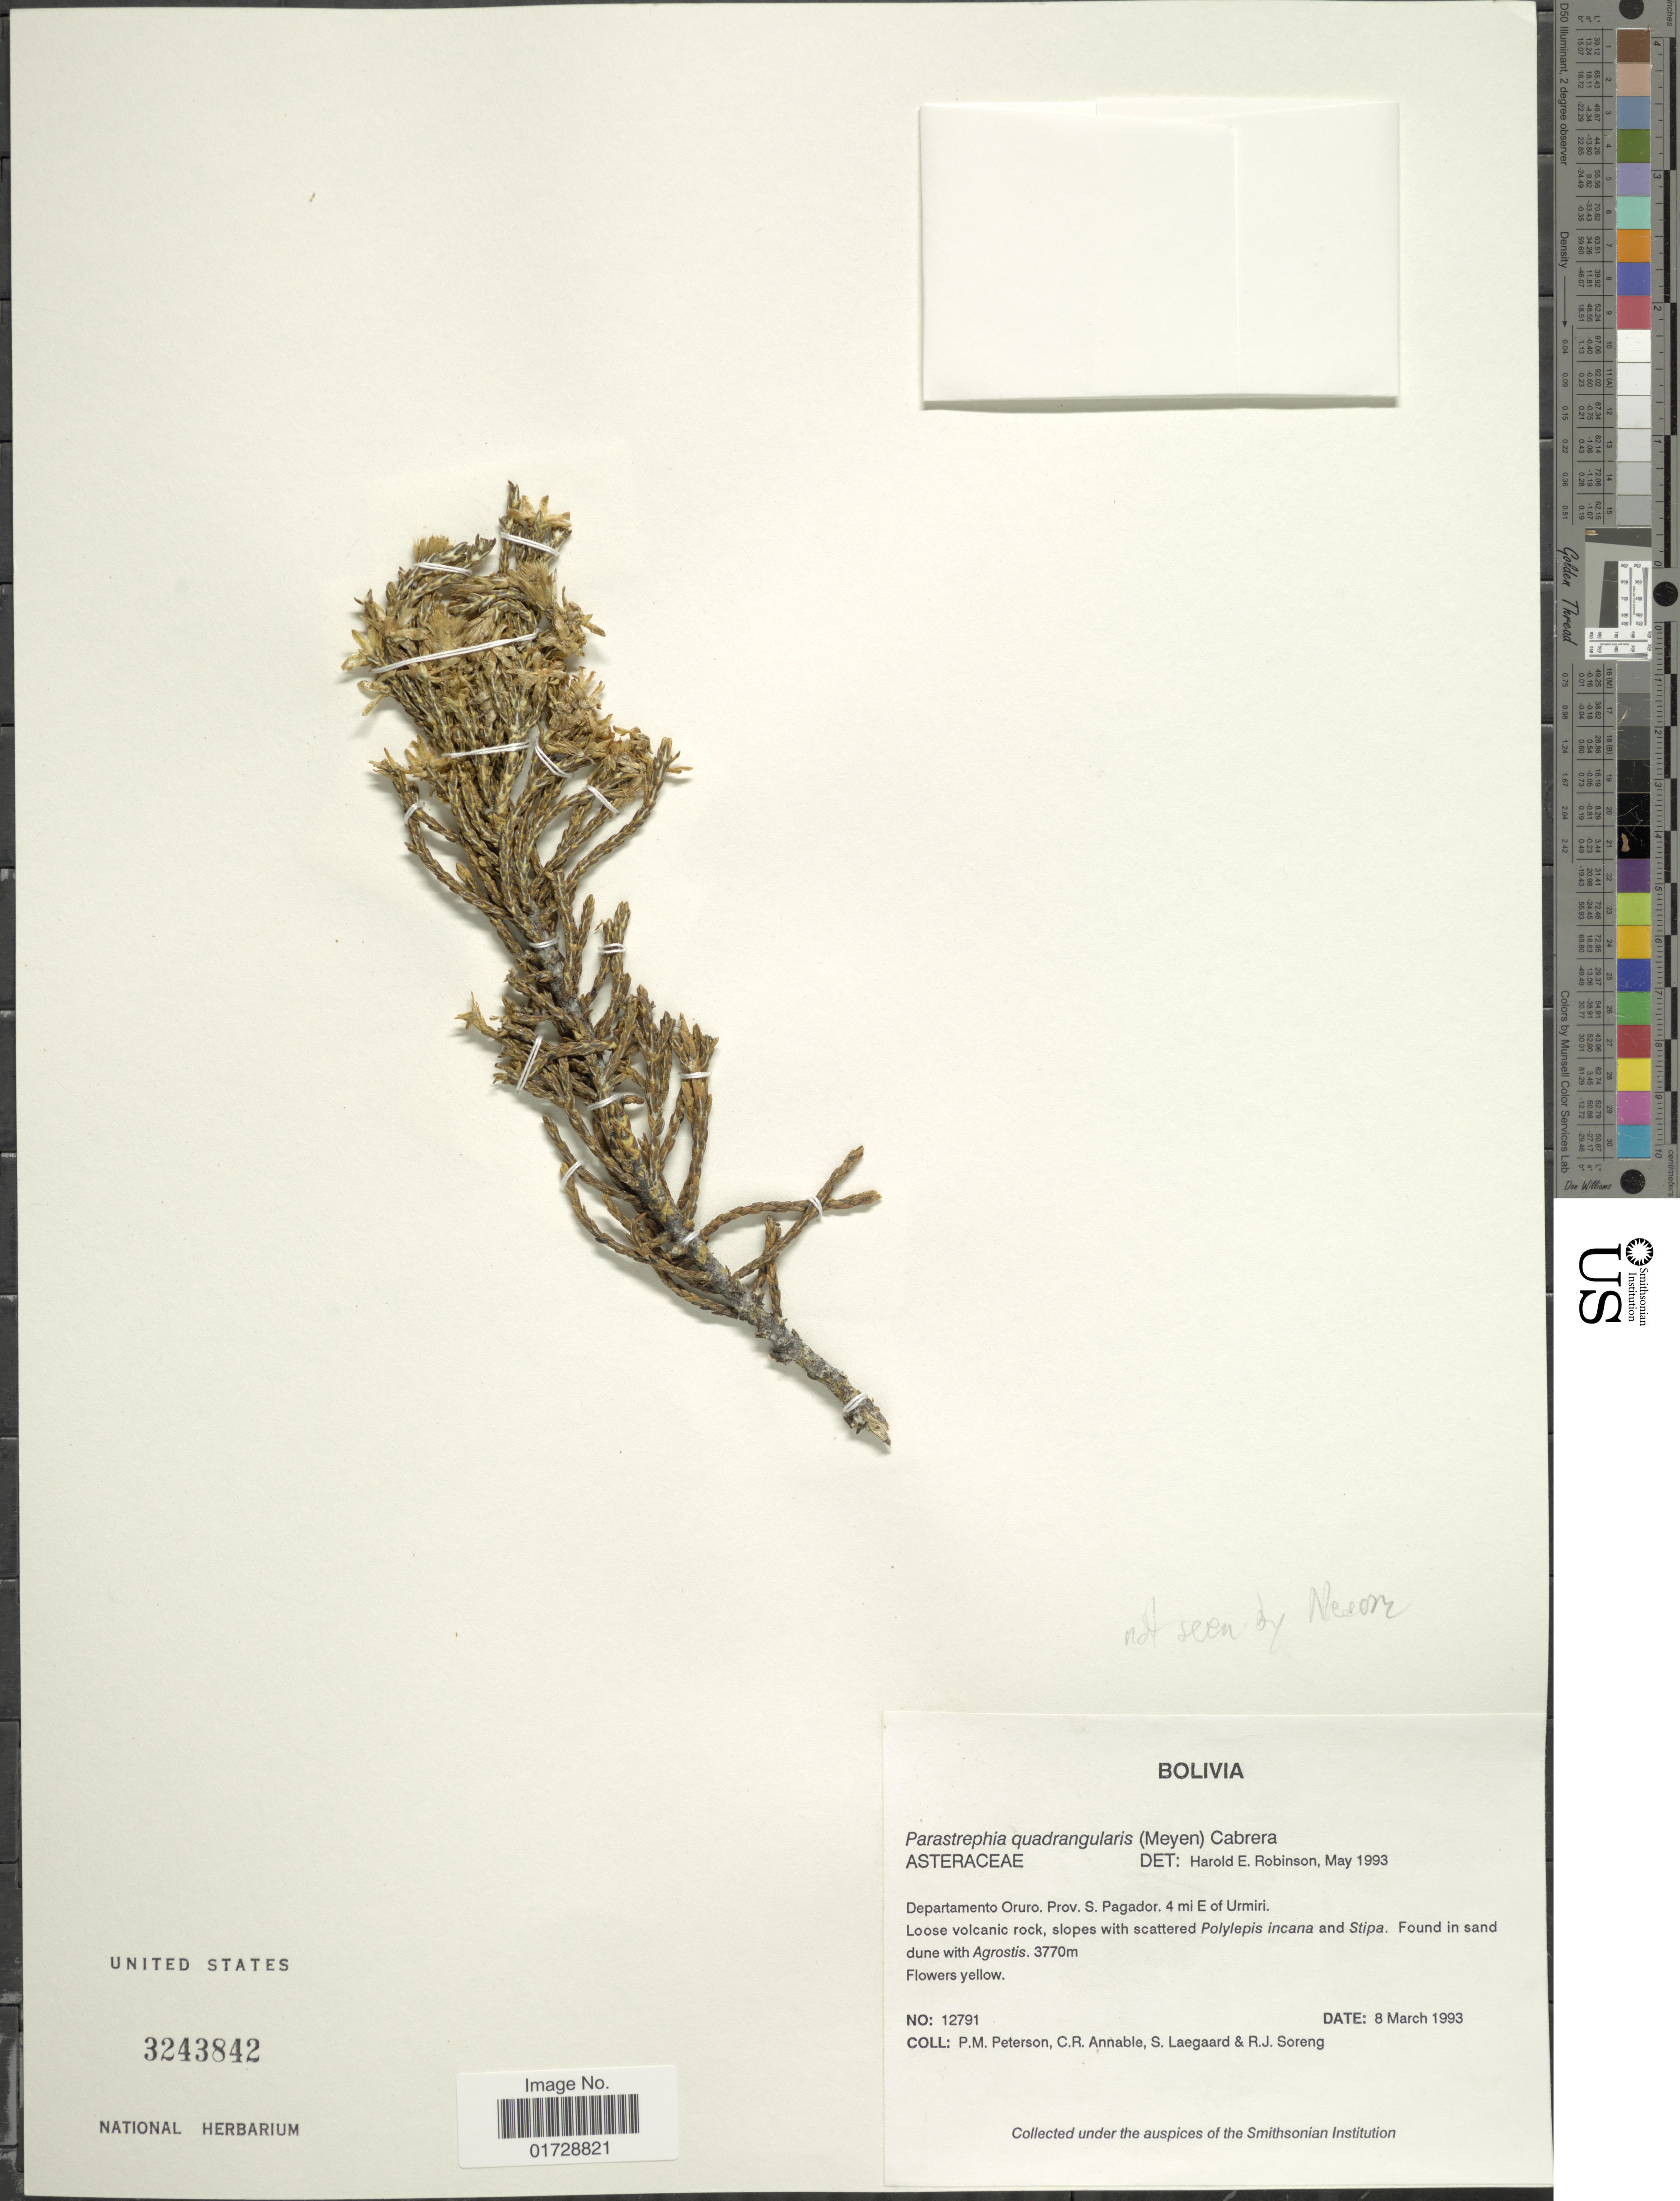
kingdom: Plantae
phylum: Tracheophyta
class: Magnoliopsida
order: Asterales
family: Asteraceae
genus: Parastrephia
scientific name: Parastrephia quadrangularis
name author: (Meyen) Cabrera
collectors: P. M. Peterson, C. R. Annable, S. Lægaard & R. J. Soreng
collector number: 12791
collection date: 1993-03-08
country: Bolivia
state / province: Oruro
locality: Prov. S. Pagador, 4 mi E of Urmiri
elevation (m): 3770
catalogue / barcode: US 3243842